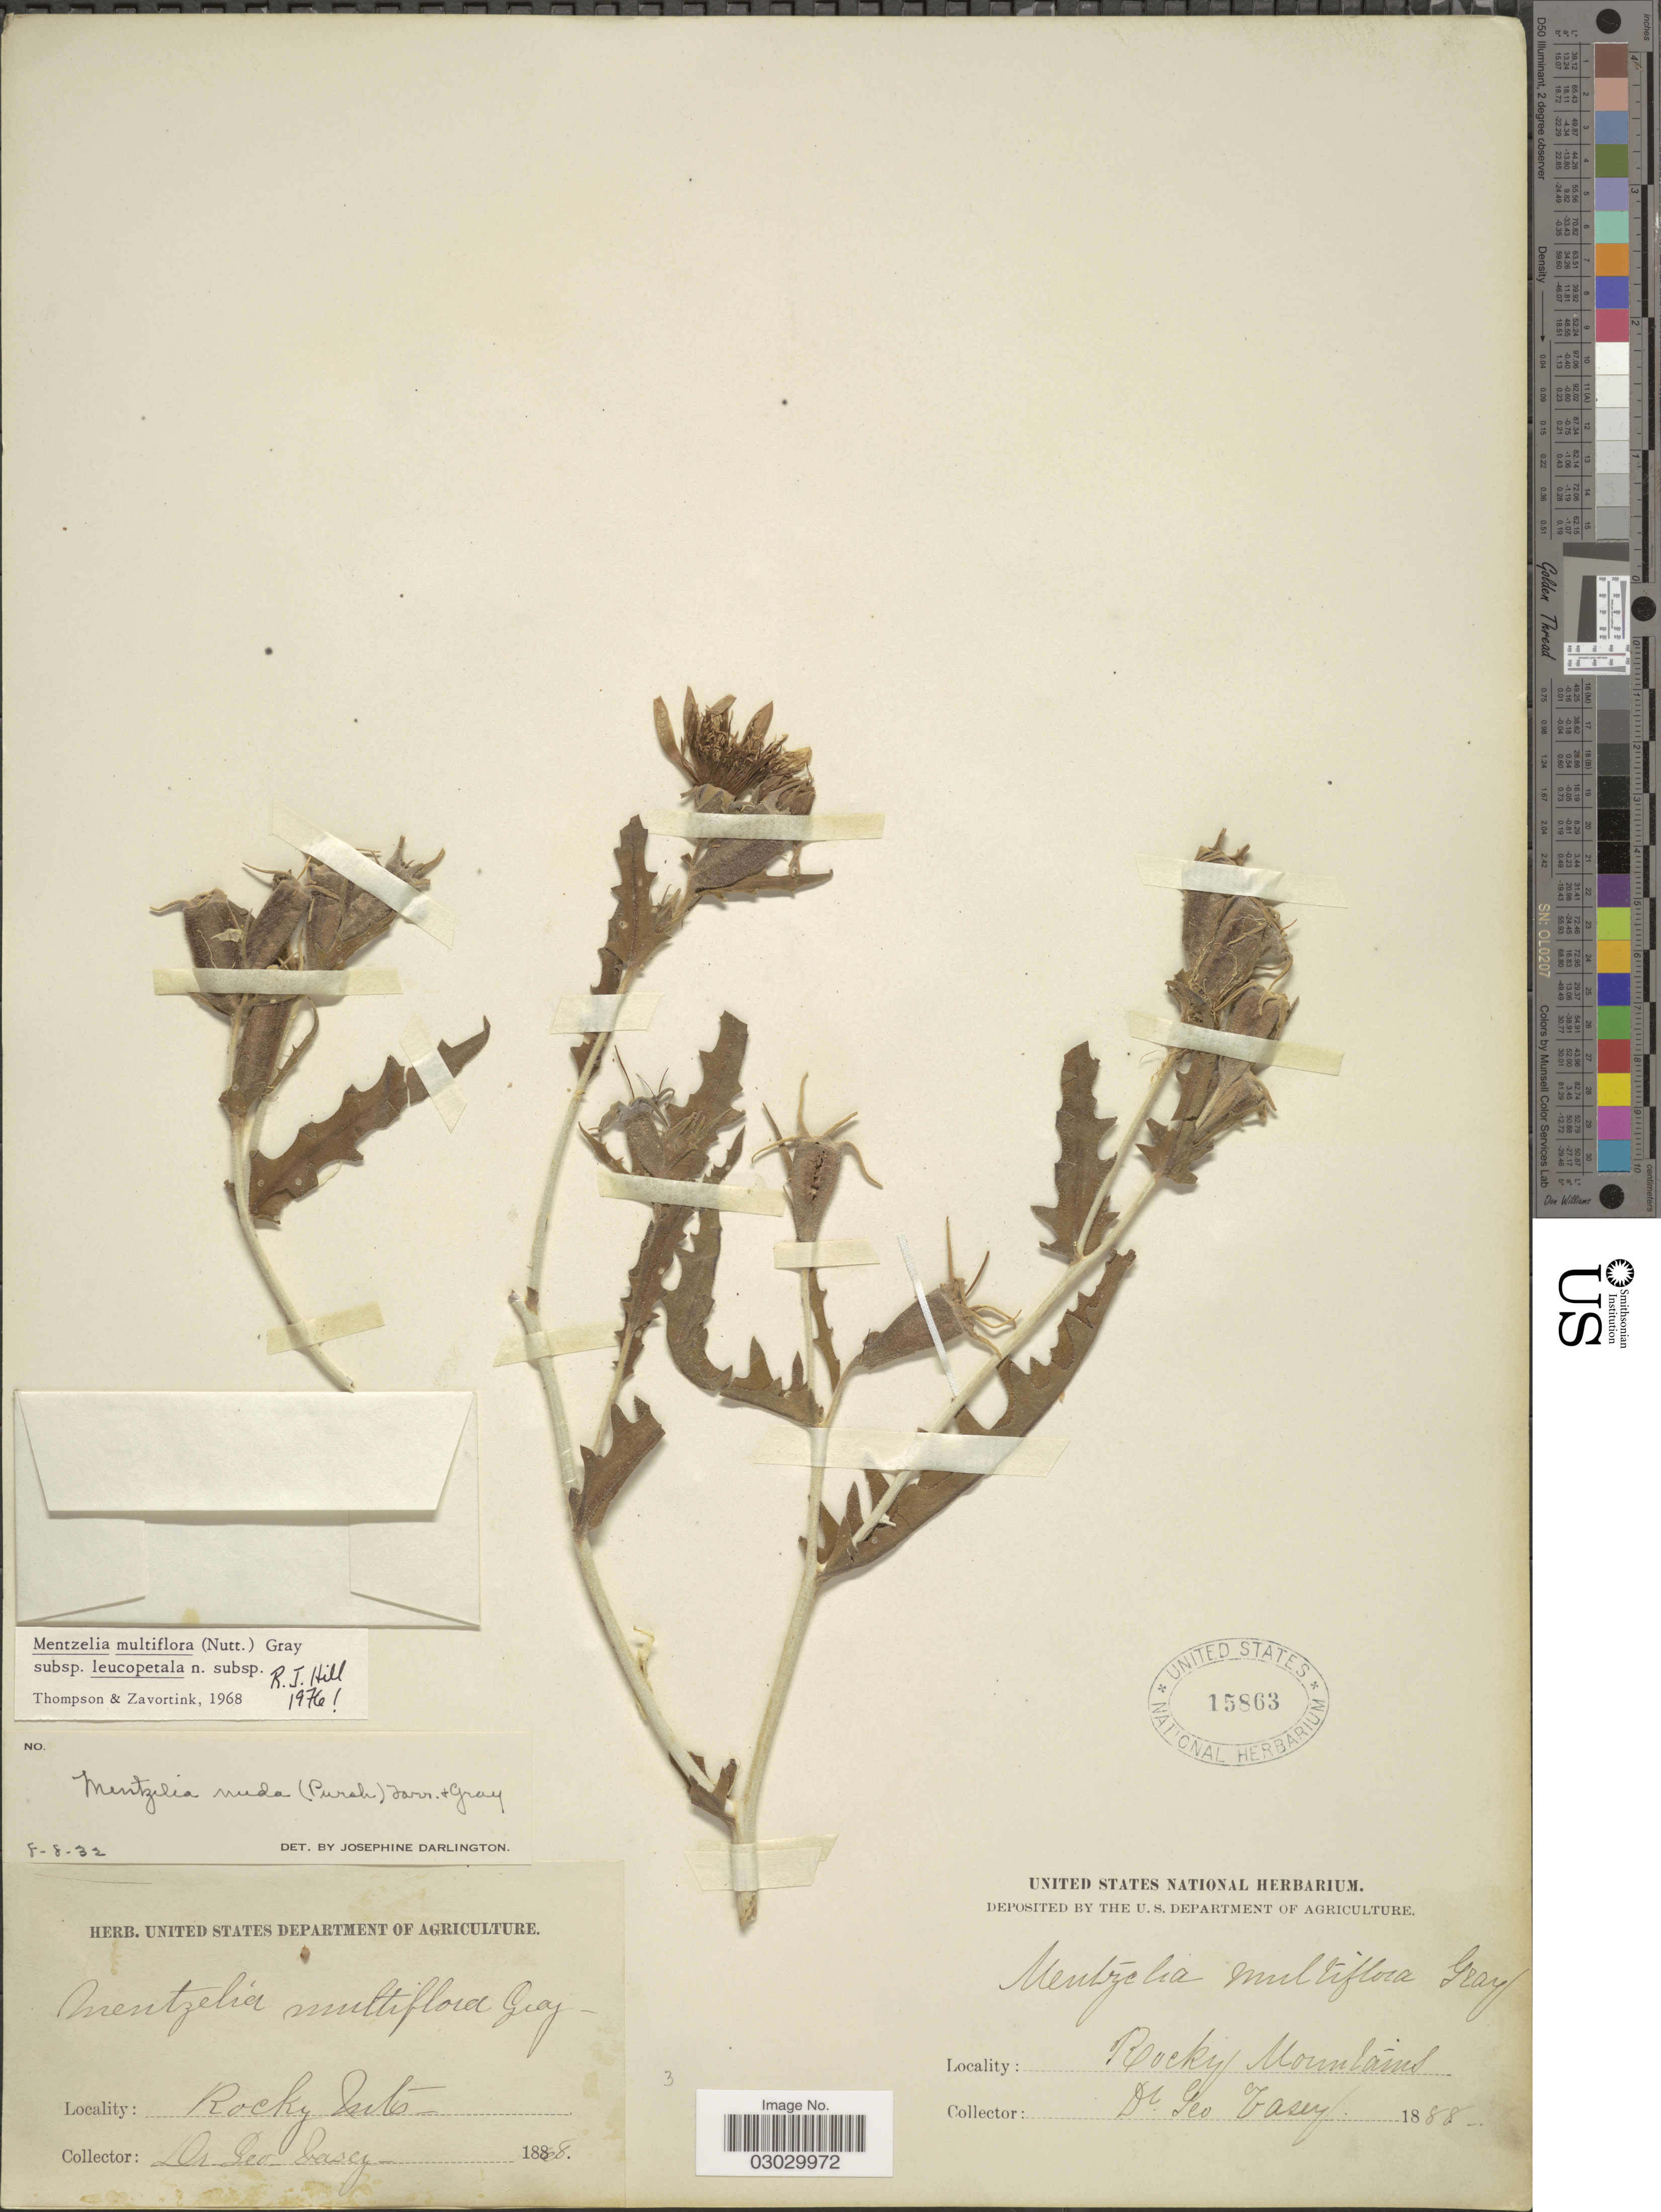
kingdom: Plantae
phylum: Tracheophyta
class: Magnoliopsida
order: Cornales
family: Loasaceae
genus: Mentzelia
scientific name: Mentzelia multiflora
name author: (Nutt.) A. Gray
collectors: G. Vasey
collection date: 1888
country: United States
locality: Rocky Mts.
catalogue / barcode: US 15863